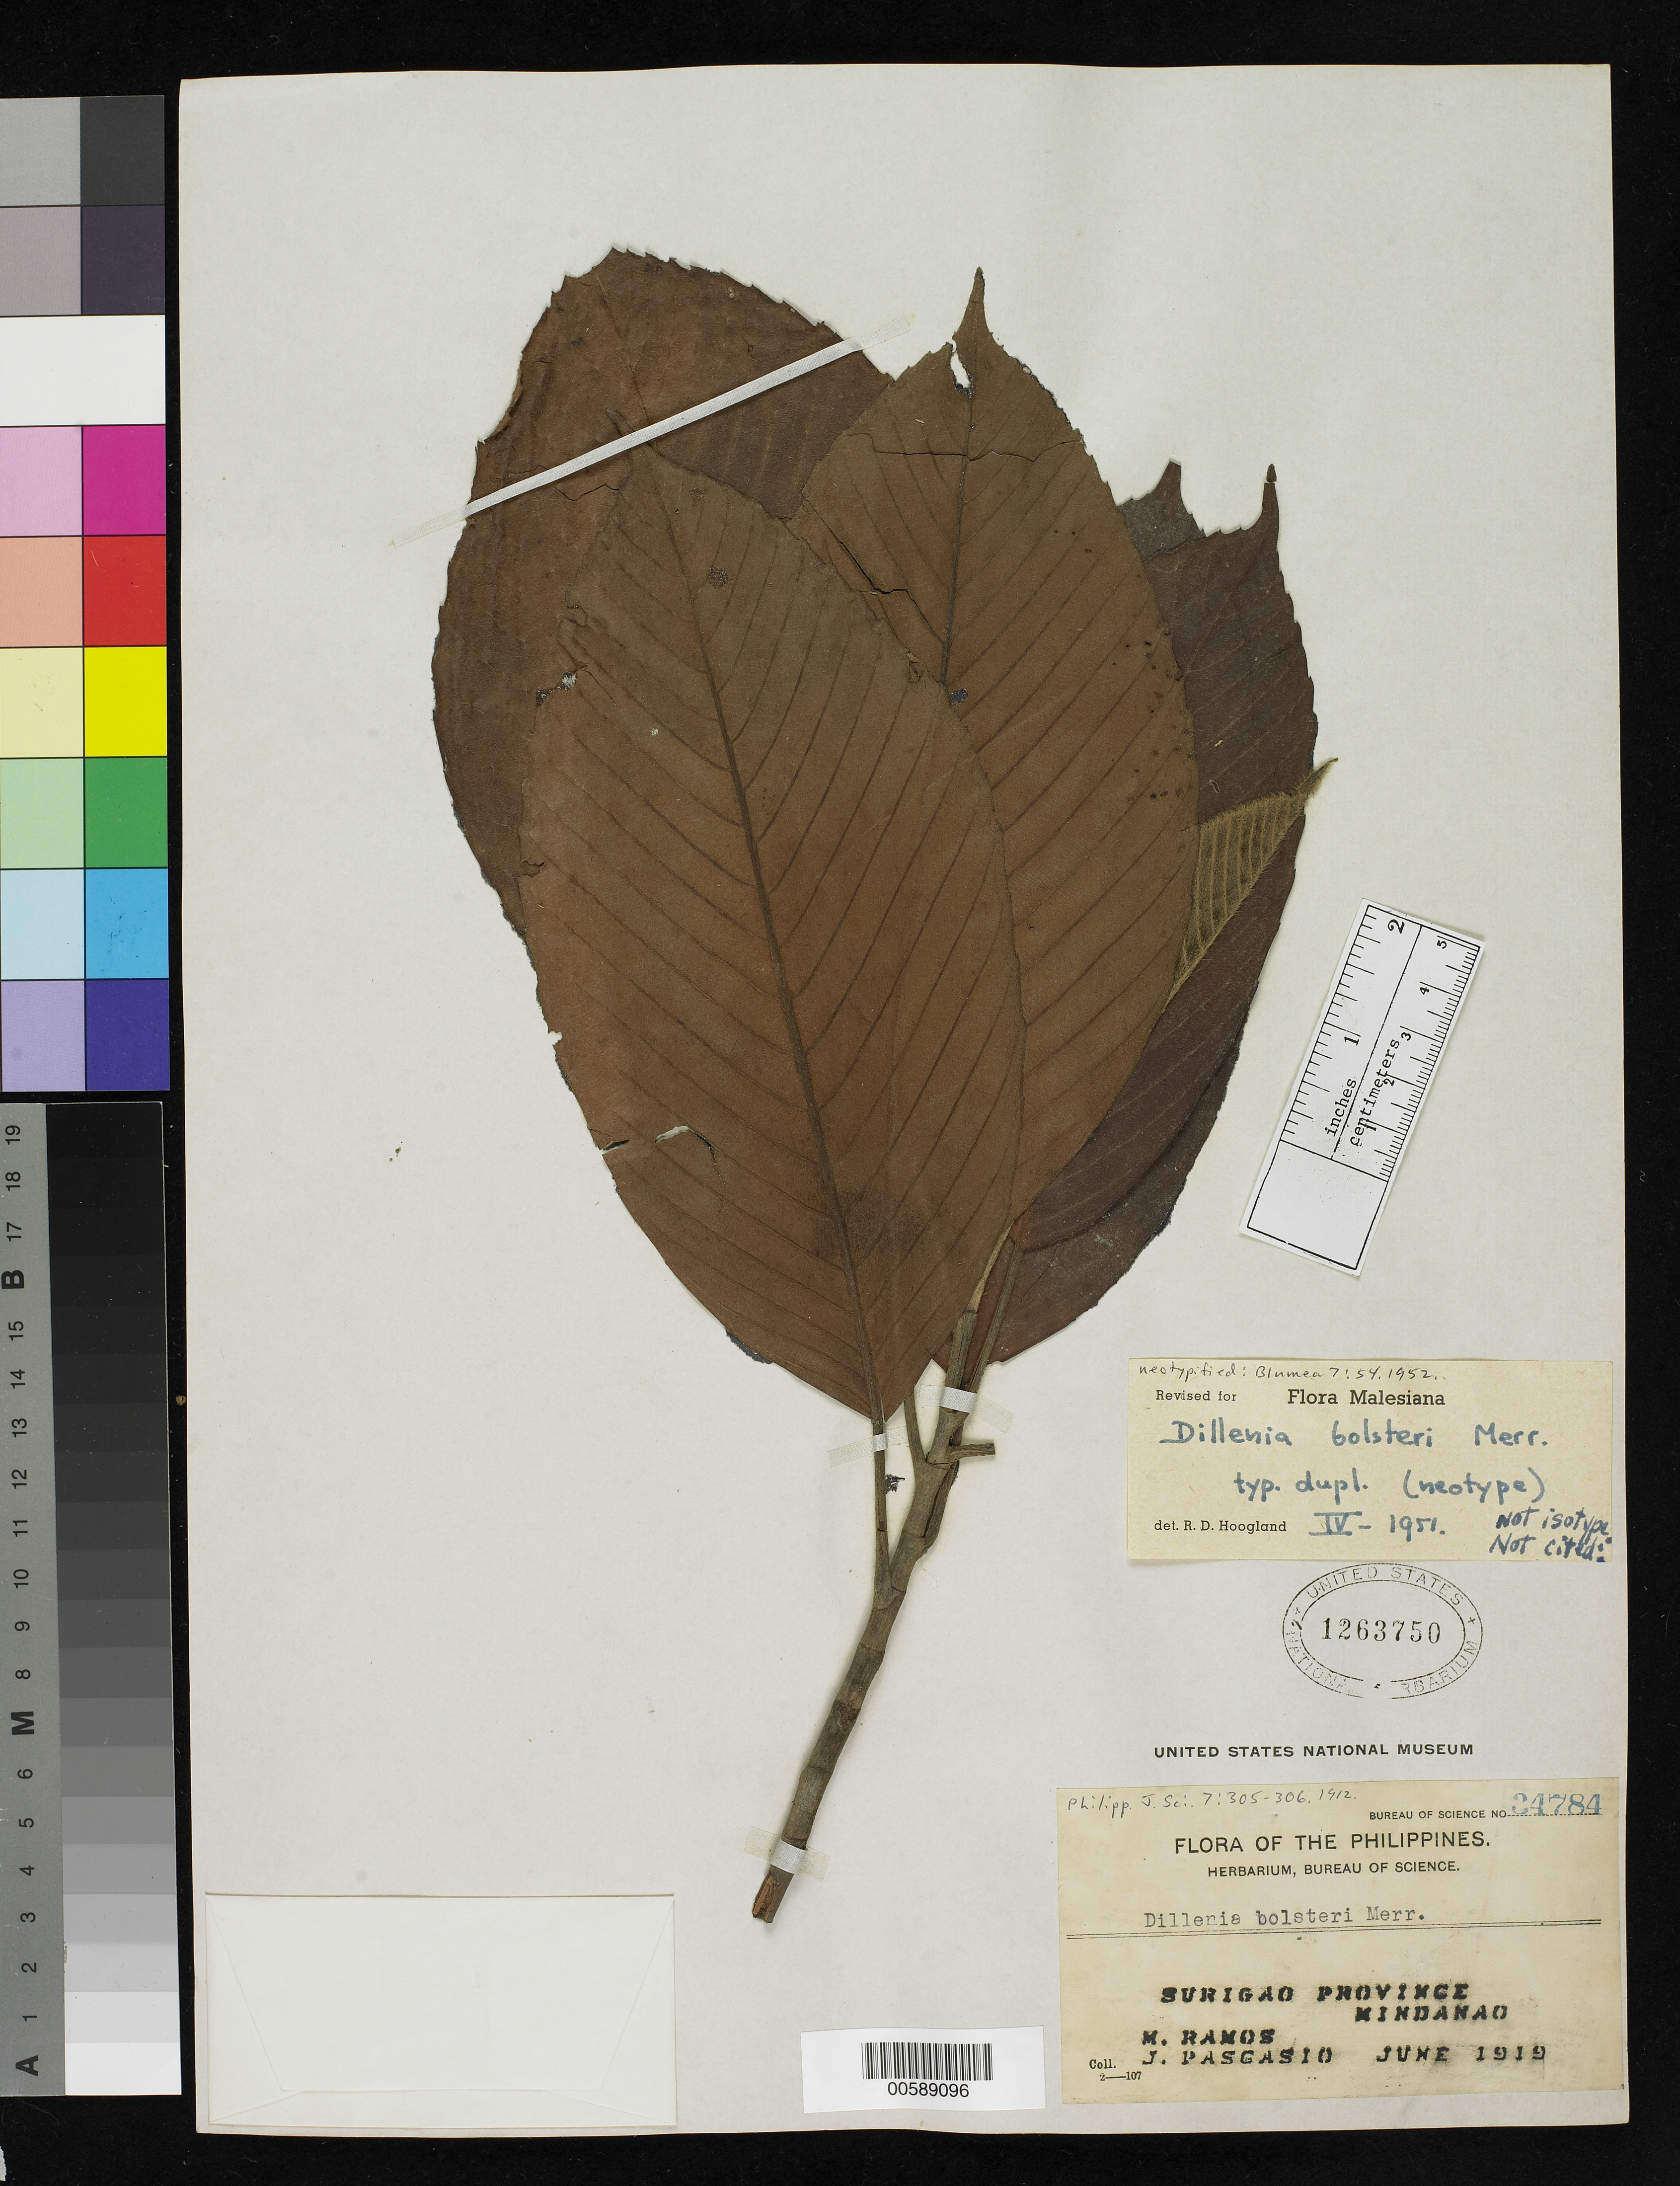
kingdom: Plantae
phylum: Tracheophyta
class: Magnoliopsida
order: Dilleniales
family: Dilleniaceae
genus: Dillenia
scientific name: Dillenia bolsteri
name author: Merr.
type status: Isoneotype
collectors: M. Ramos & J. Pasgasio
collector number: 34784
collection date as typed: Jun 1919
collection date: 1919-06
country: Philippines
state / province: Caraga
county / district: Surigao del Norte / Surigao del Sur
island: Mindanao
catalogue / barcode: US 1263750